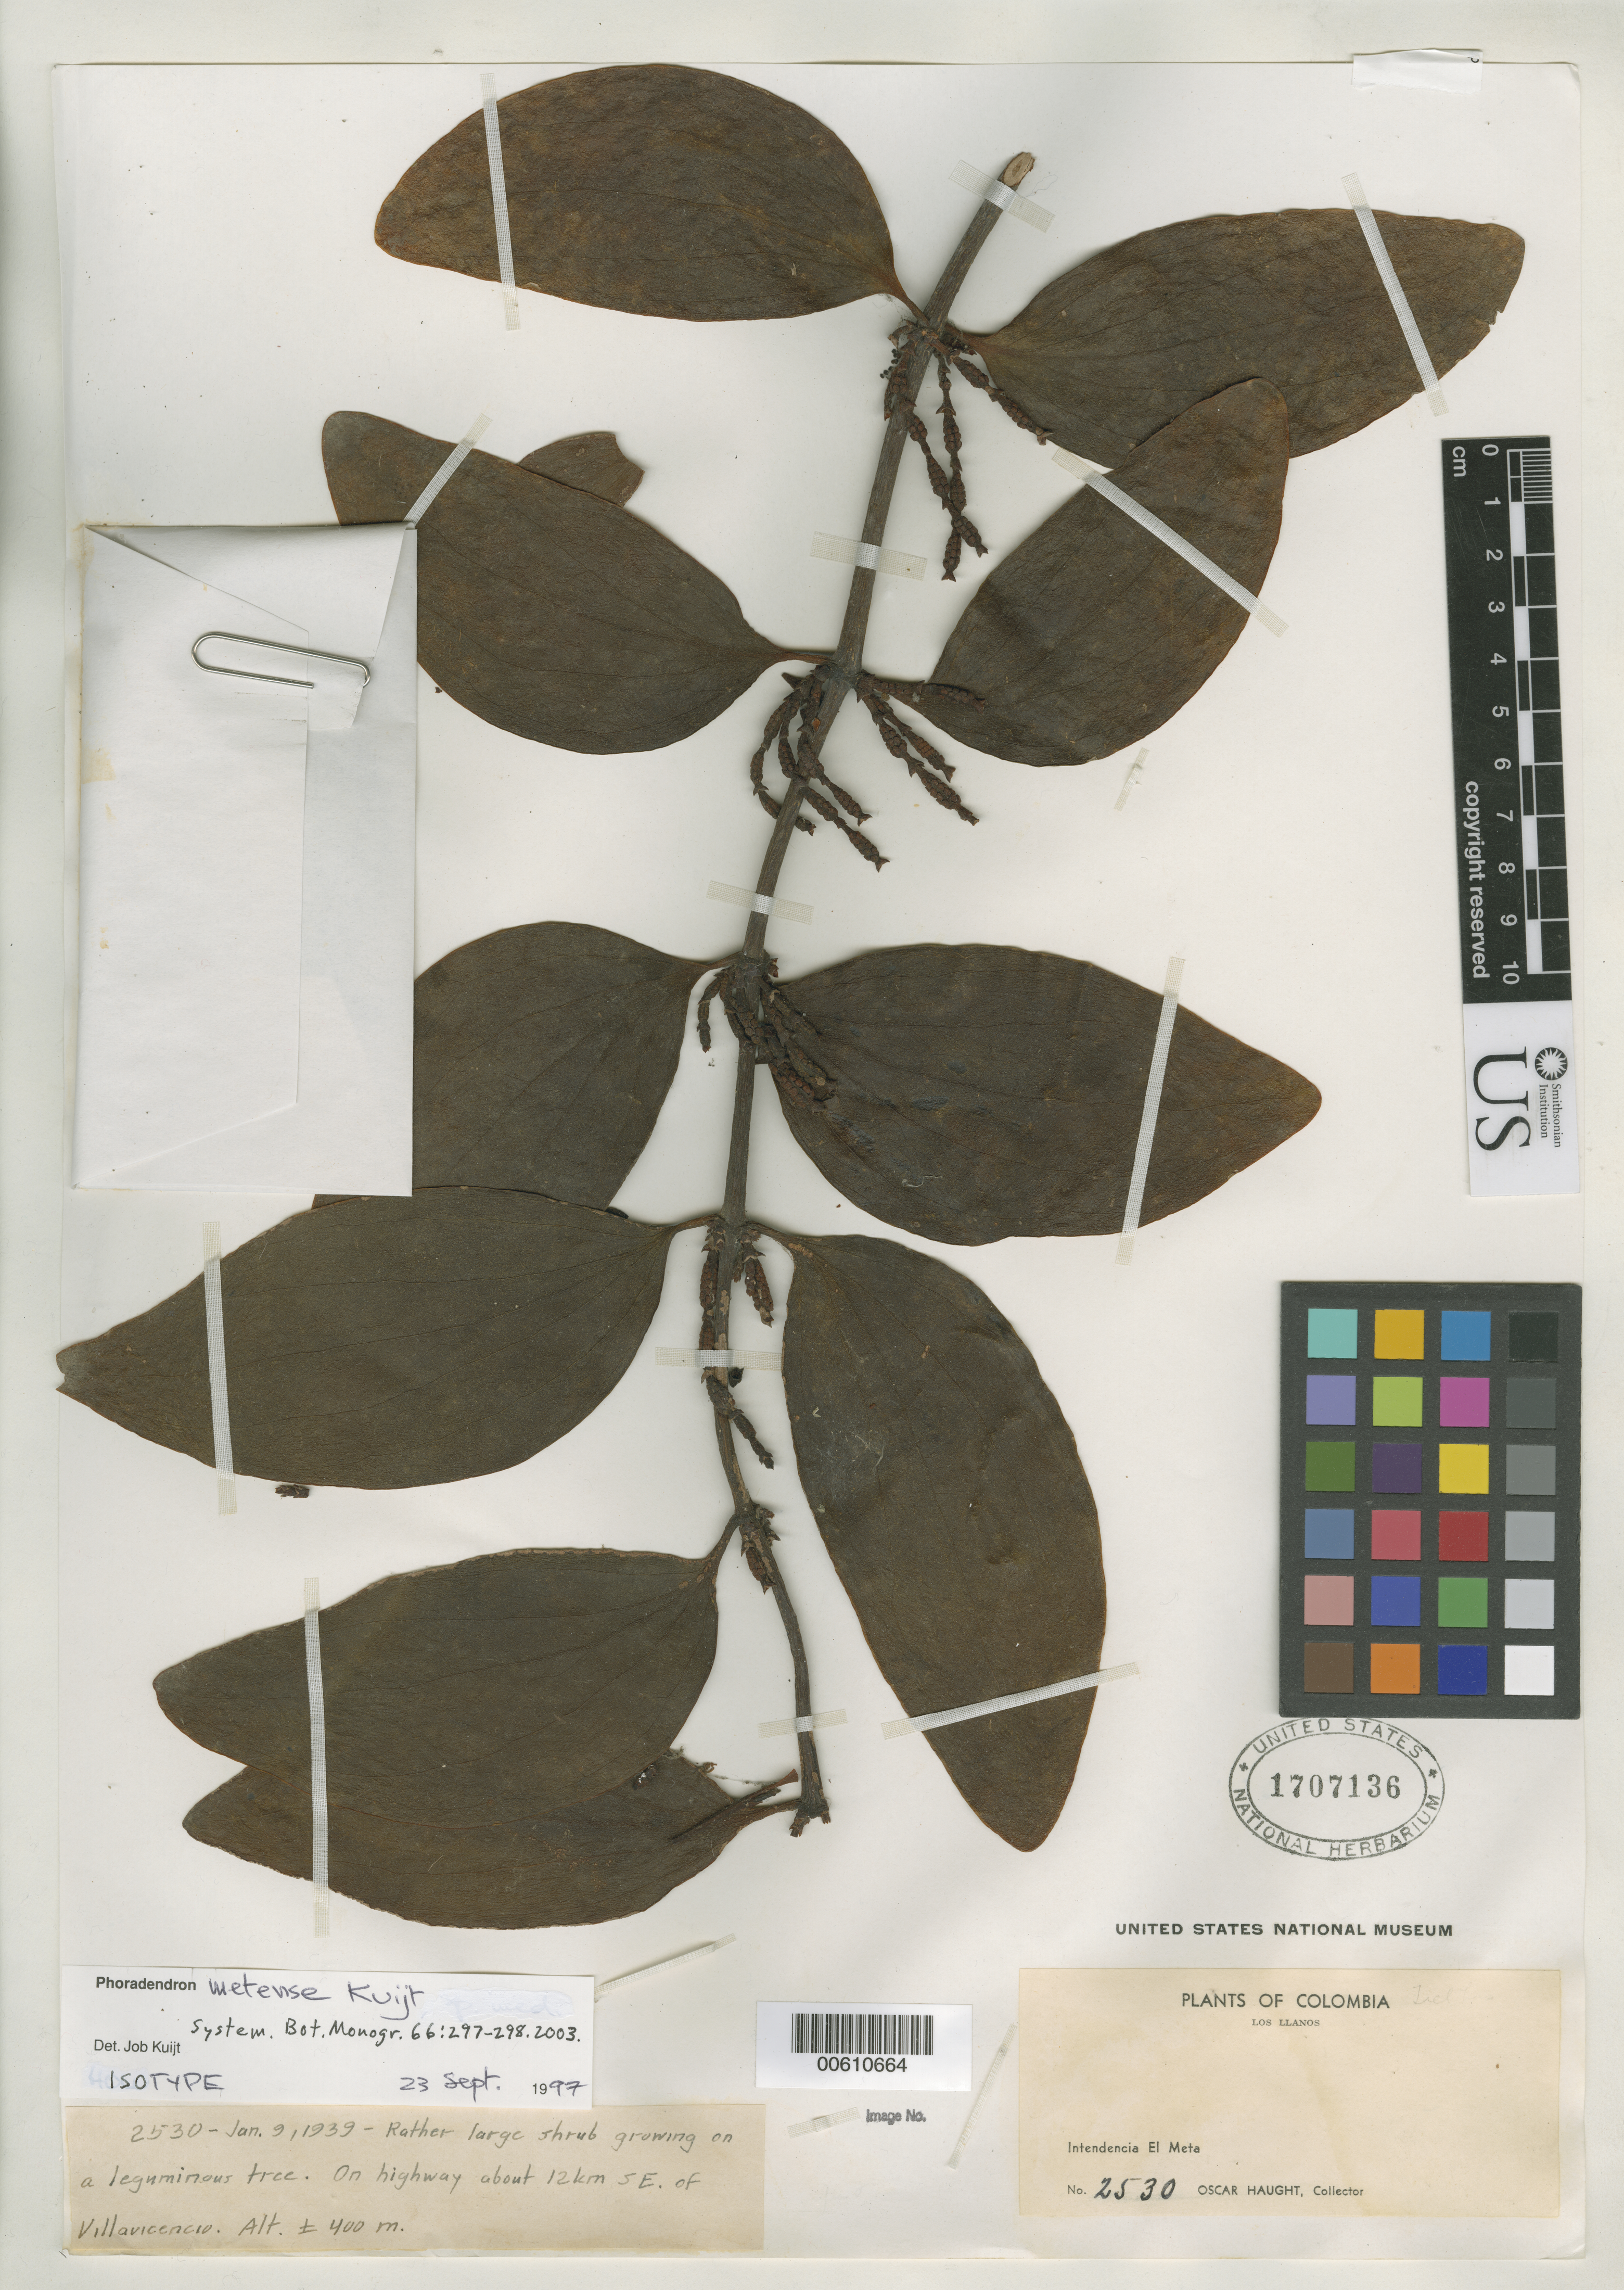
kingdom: Plantae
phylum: Tracheophyta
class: Magnoliopsida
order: Santalales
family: Viscaceae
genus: Phoradendron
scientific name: Phoradendron metense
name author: Kuijt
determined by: Kuijt, Job, (CANADA)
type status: Isotype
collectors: O. Haught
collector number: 2530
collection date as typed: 09 Jan 1939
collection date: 1939-01-09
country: Colombia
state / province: Meta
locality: Los Llanos, Intendencia El Meta, on highway about 12 km SE of Villavicencio.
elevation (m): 400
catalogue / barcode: US 1707136